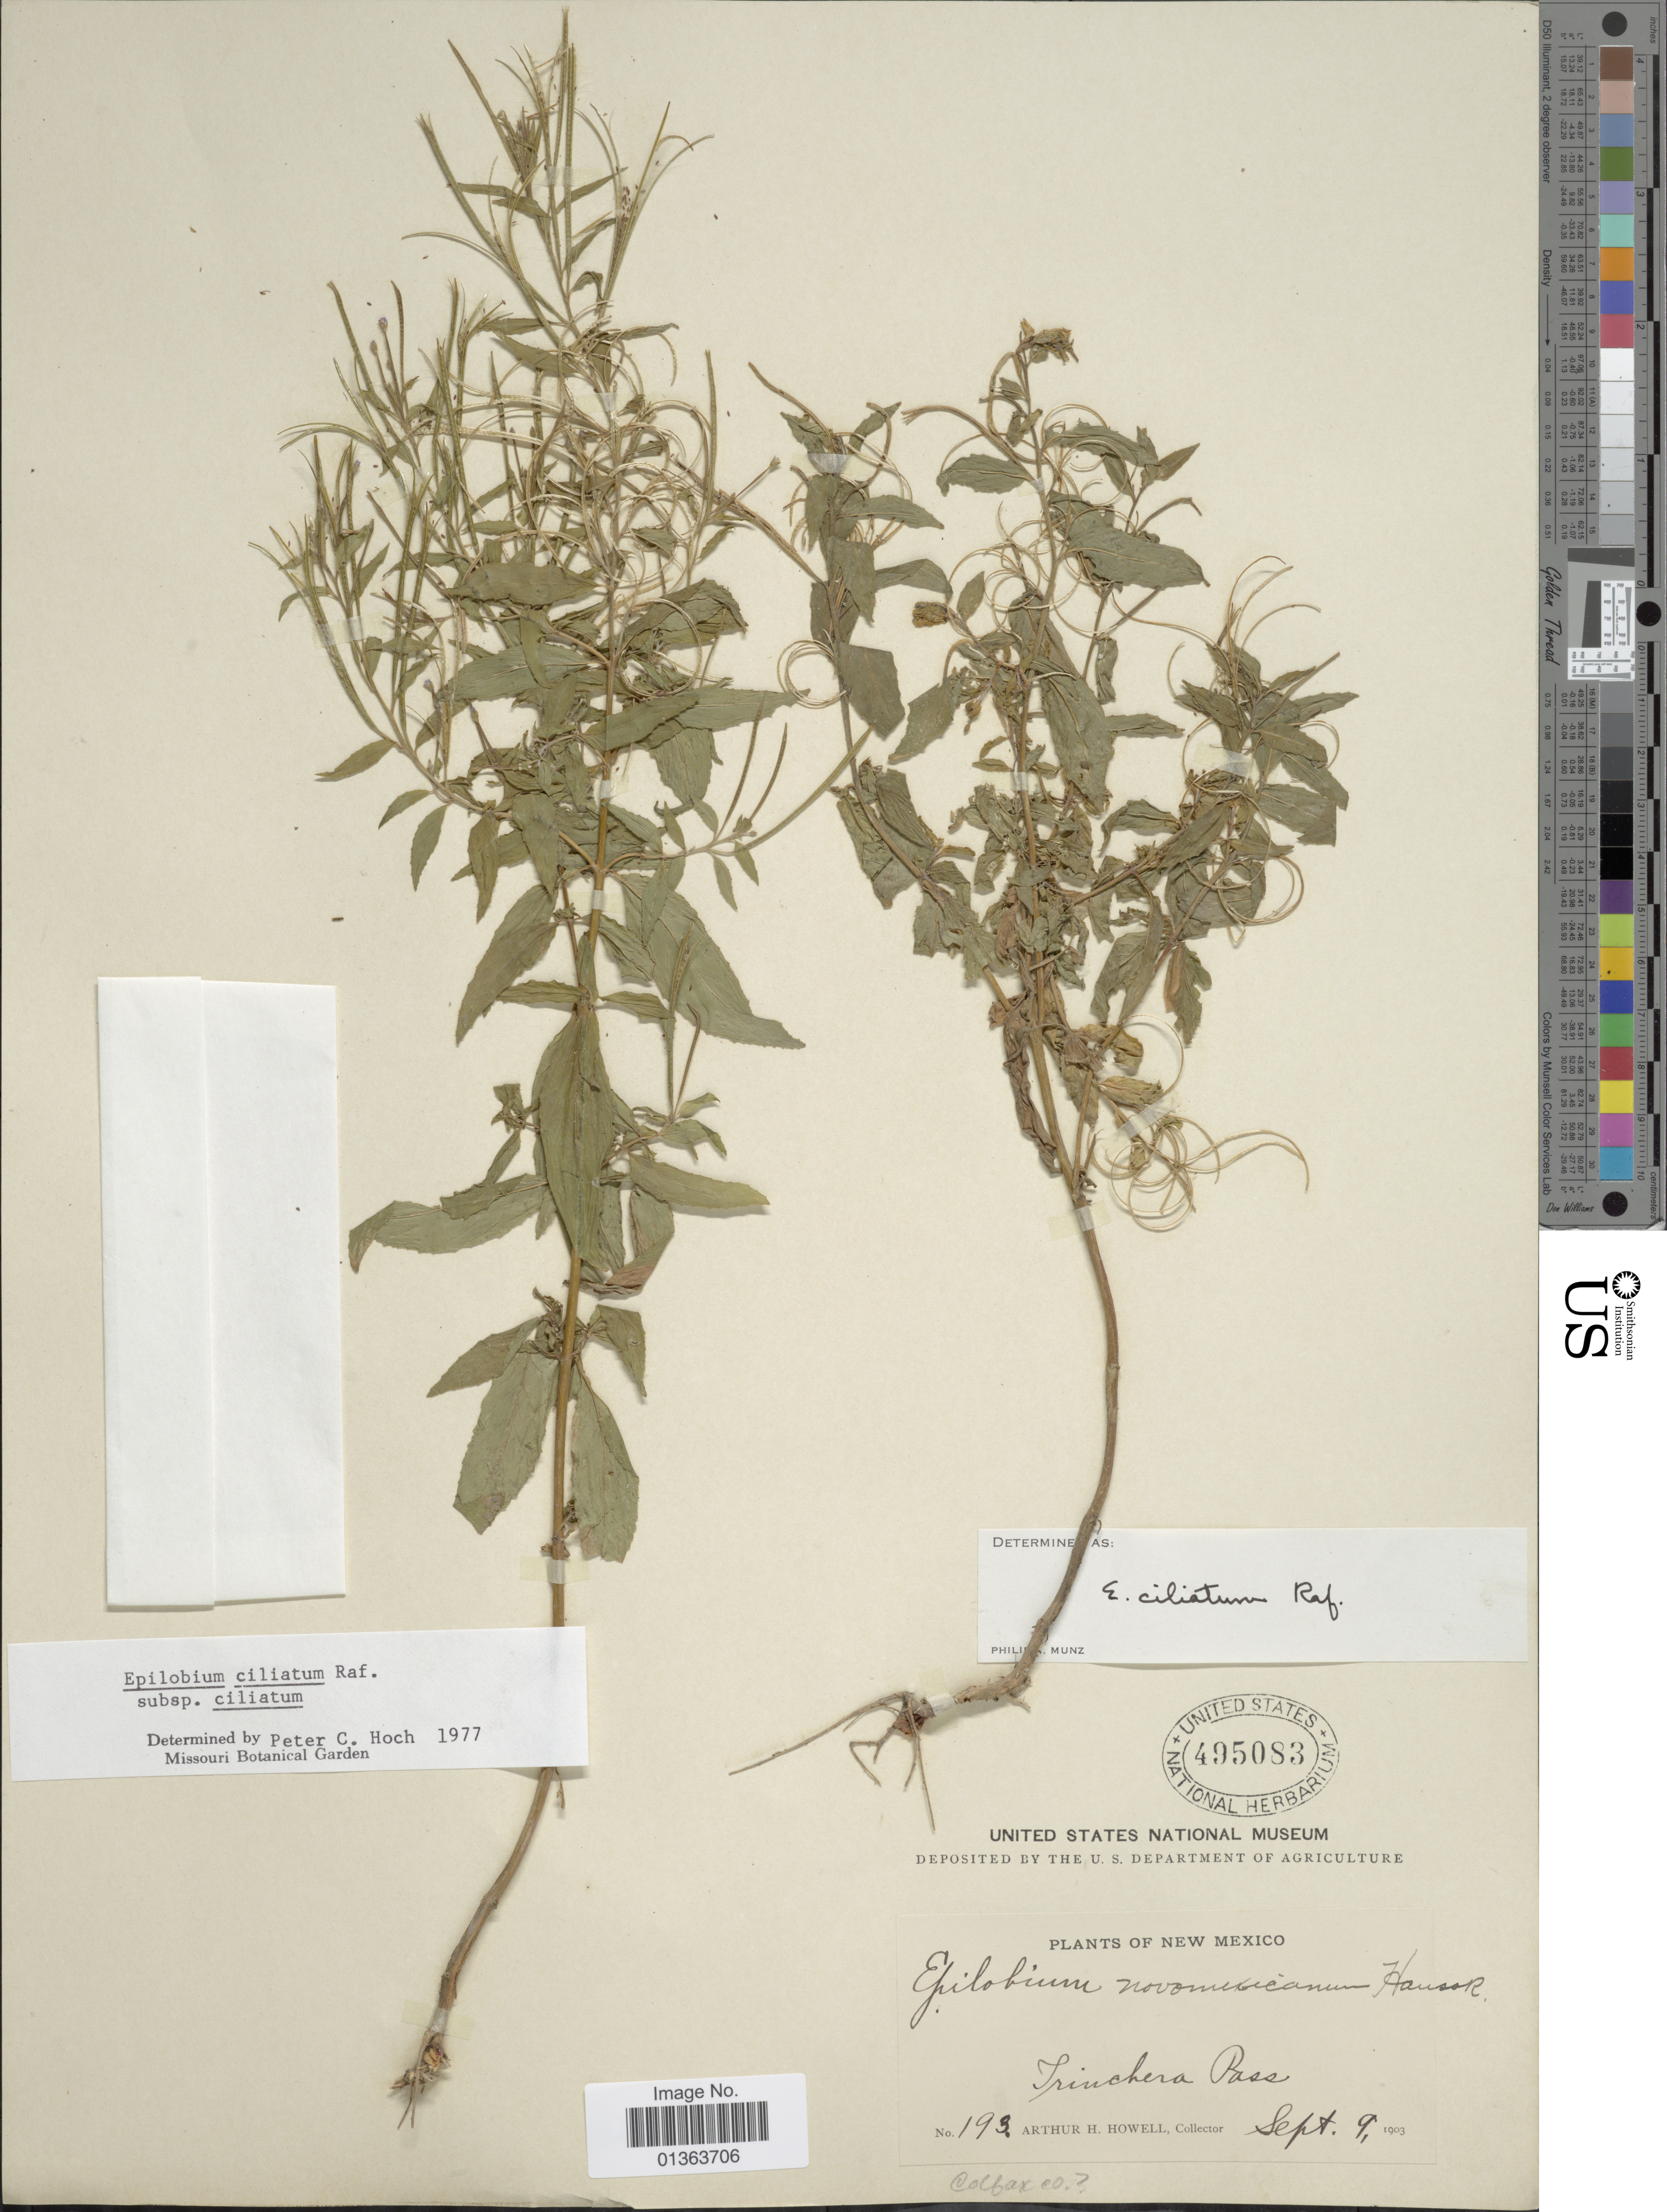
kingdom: Plantae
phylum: Tracheophyta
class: Magnoliopsida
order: Myrtales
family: Onagraceae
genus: Epilobium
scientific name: Epilobium ciliatum subsp. ciliatum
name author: Raf.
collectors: A. H. Howell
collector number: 193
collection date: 1903-09-09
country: United States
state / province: New Mexico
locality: Trinchera Pass.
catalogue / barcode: US 495083